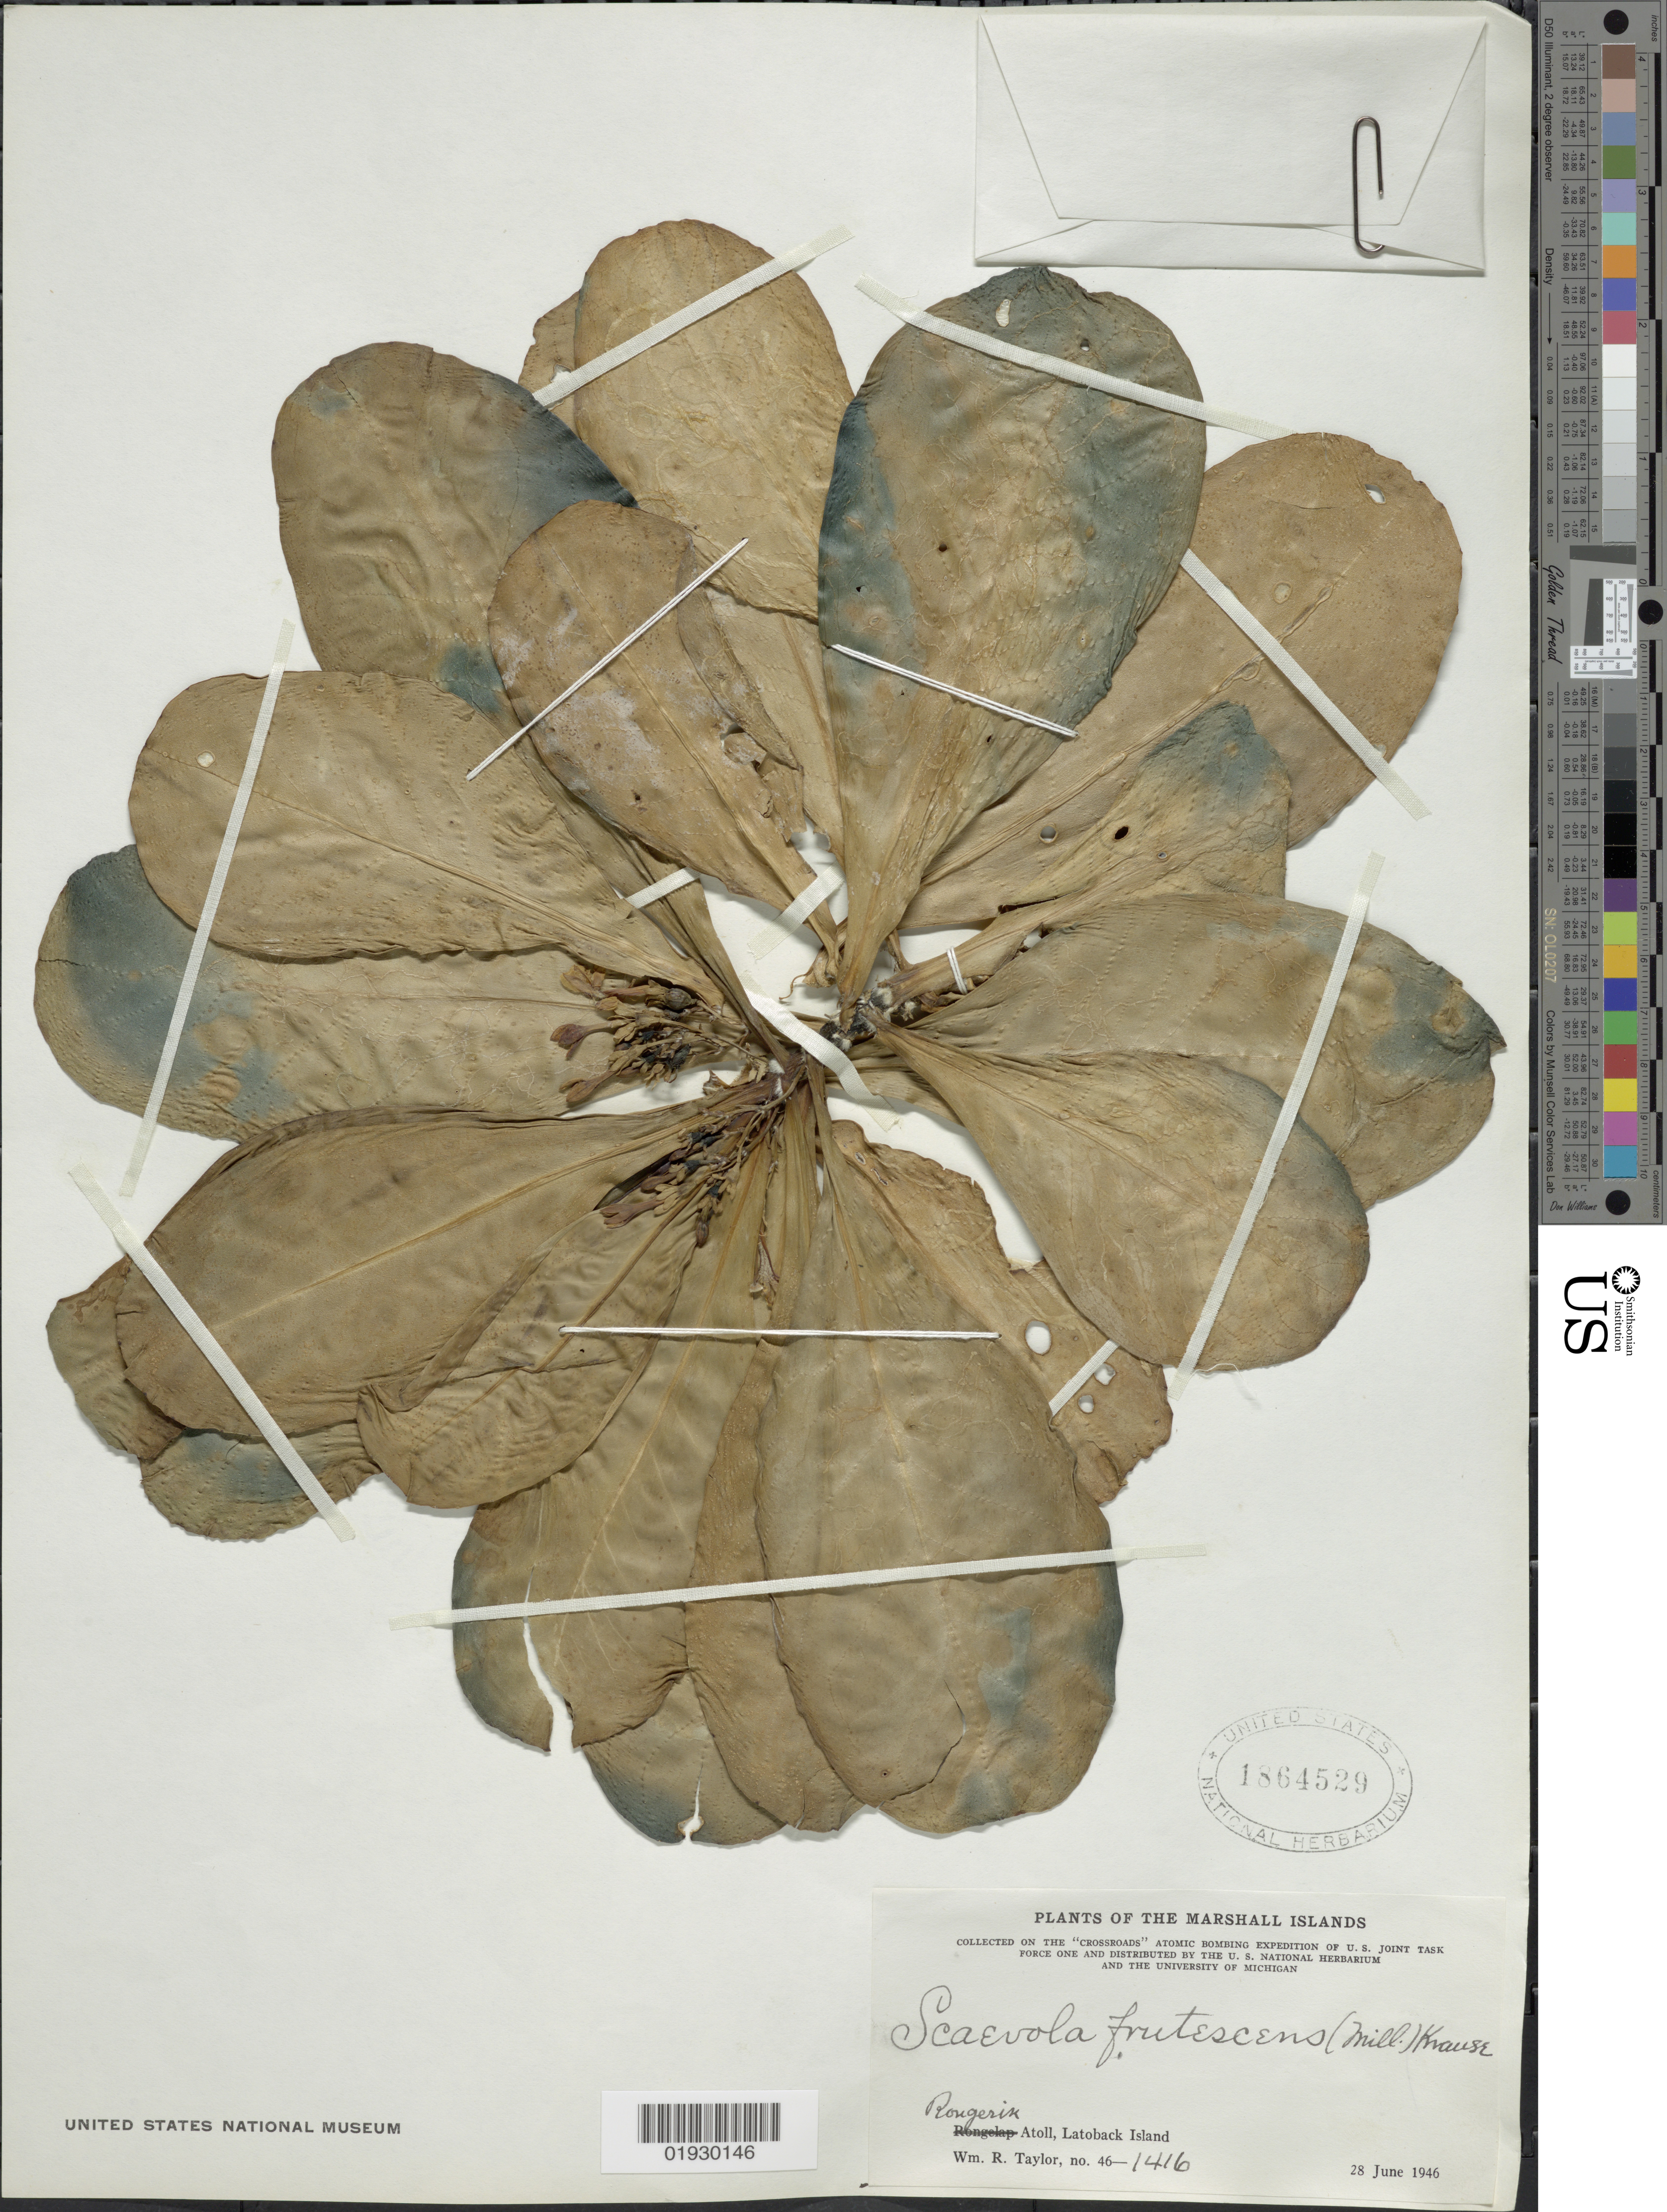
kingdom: Plantae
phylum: Tracheophyta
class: Magnoliopsida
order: Asterales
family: Goodeniaceae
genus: Scaevola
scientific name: Scaevola taccada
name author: (Gaertn.) Roxb.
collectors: W. R. Taylor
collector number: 46-1416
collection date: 1946-06-28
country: Marshall Islands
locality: Rongerik Atoll, Latoback Island.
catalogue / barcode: US 1864529